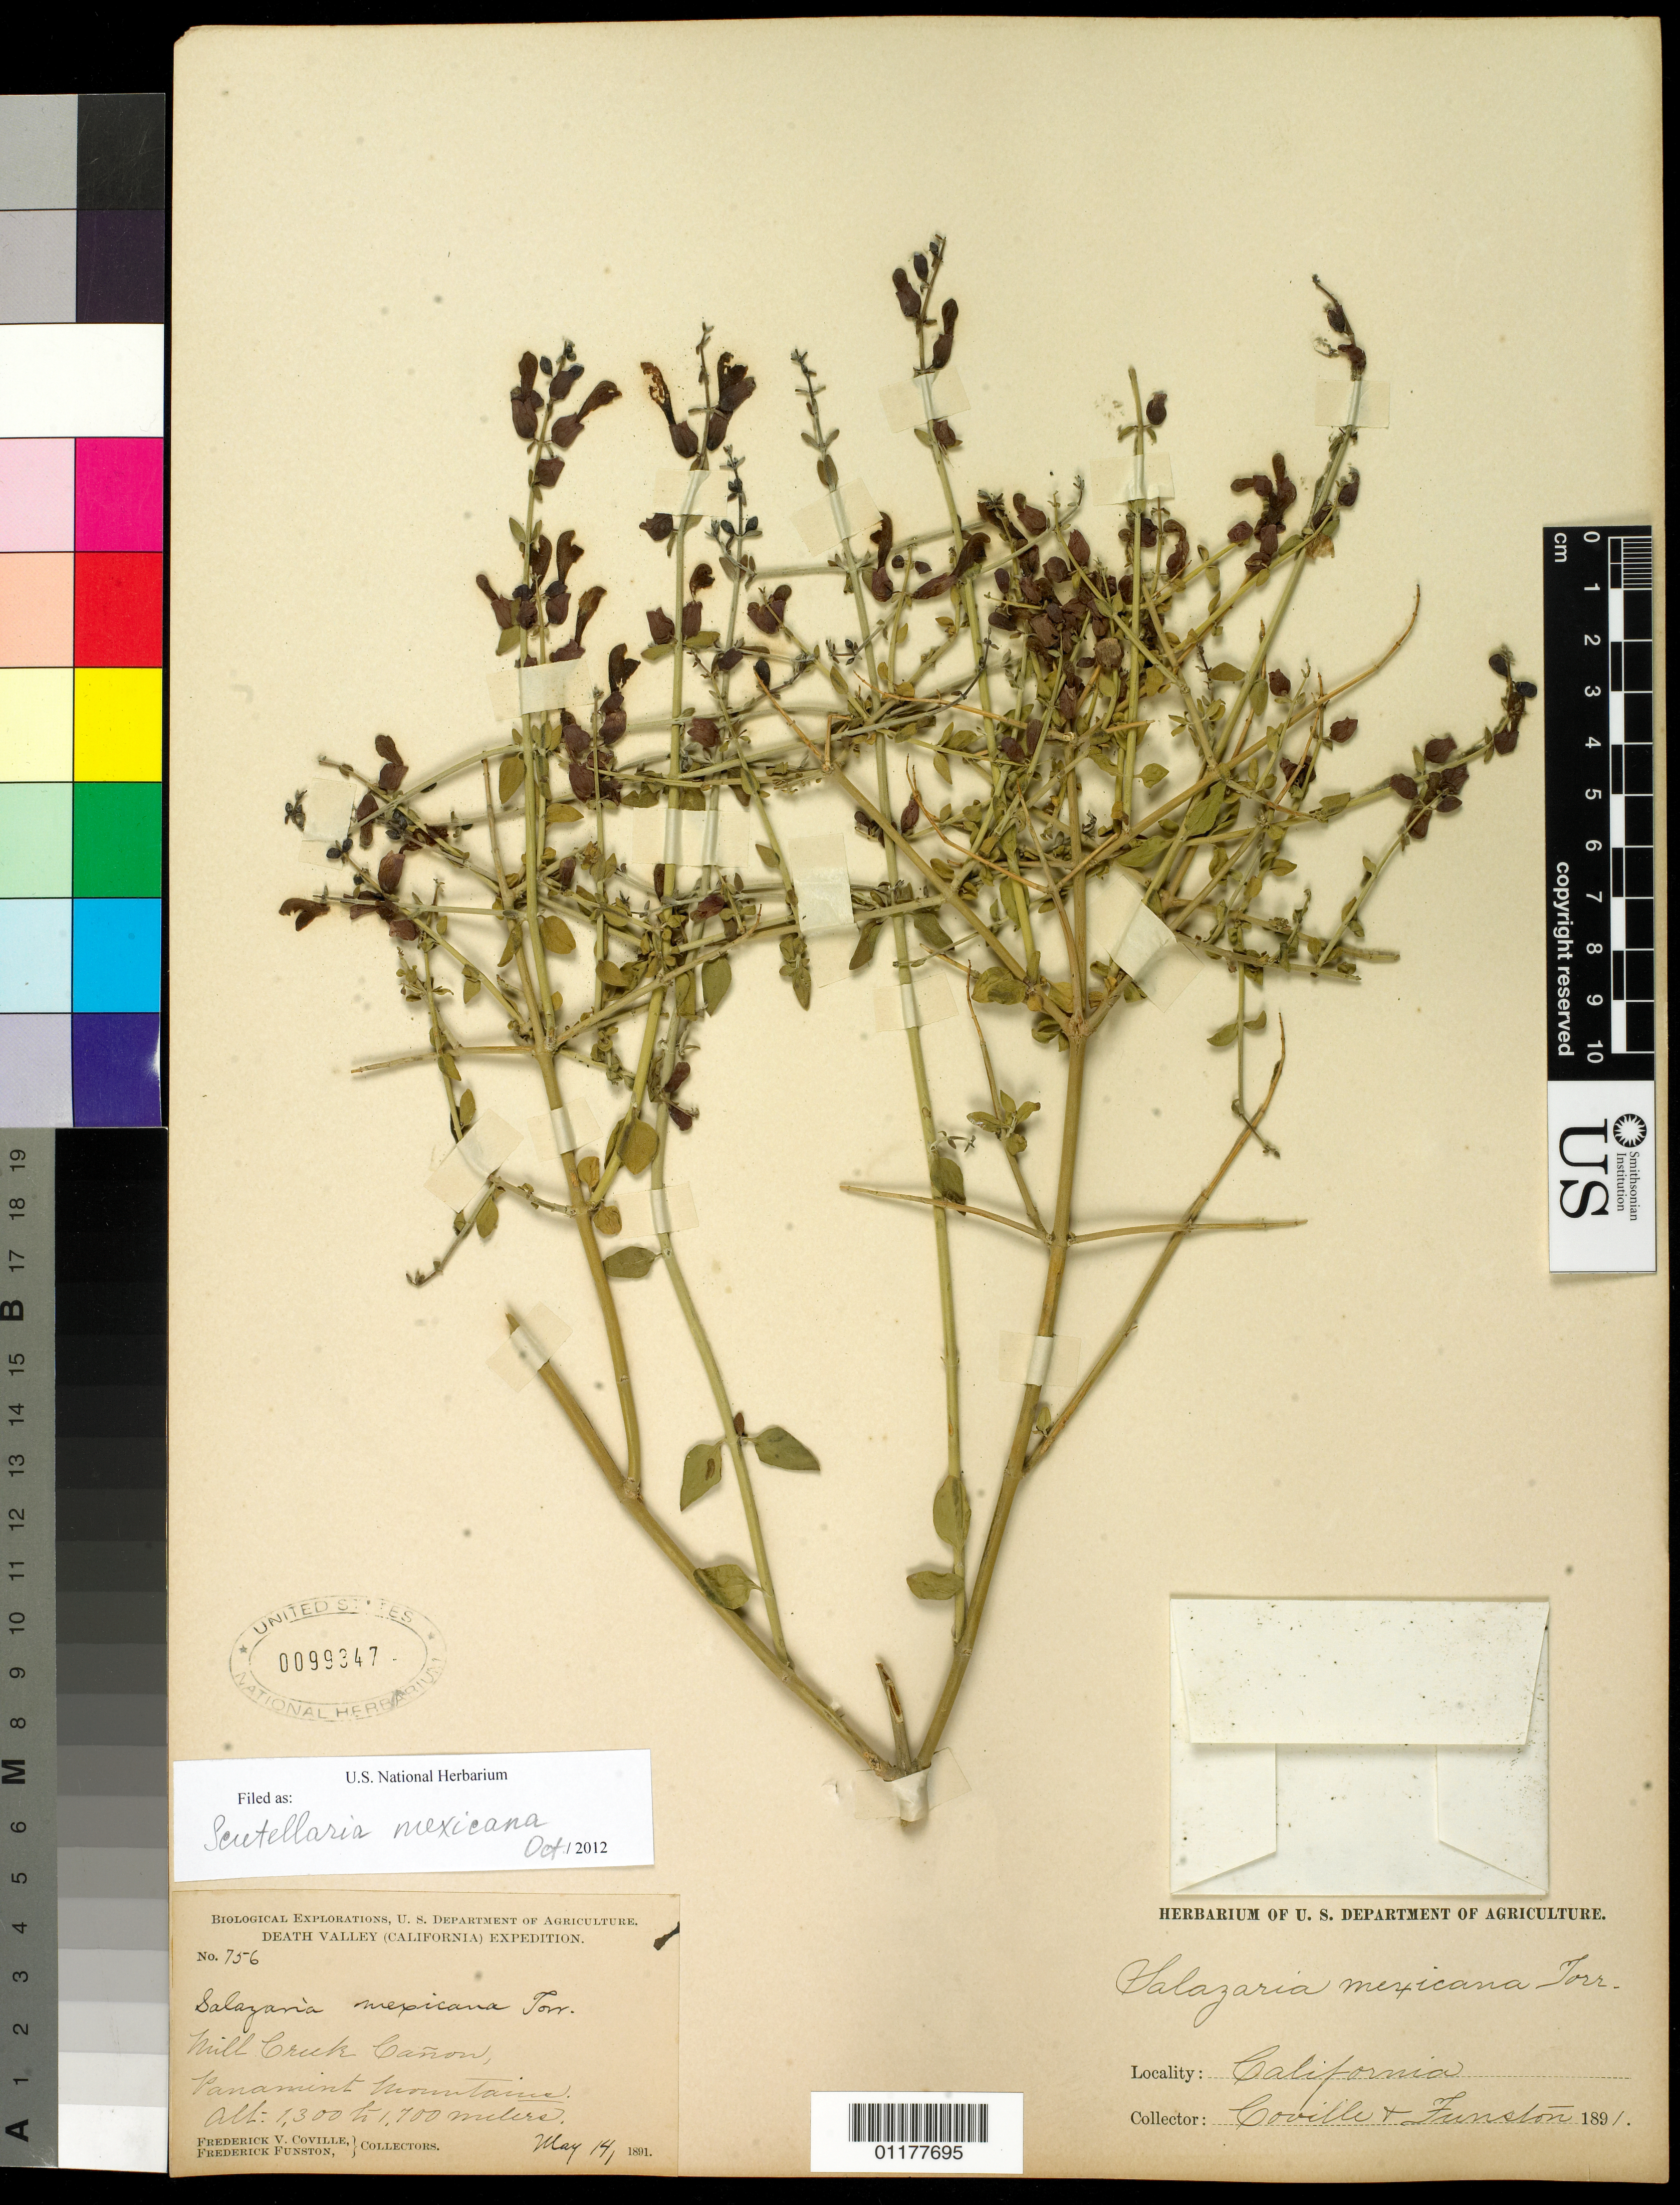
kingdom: Plantae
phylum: Tracheophyta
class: Magnoliopsida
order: Lamiales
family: Lamiaceae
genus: Scutellaria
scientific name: Scutellaria mexicana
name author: (Torr.) A.J. Paton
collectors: F. V. Coville & F. Funston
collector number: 756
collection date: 1891-05-14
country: United States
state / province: California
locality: Mill Creek Canyon, Panamint Mts.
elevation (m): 1300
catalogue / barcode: US 99347